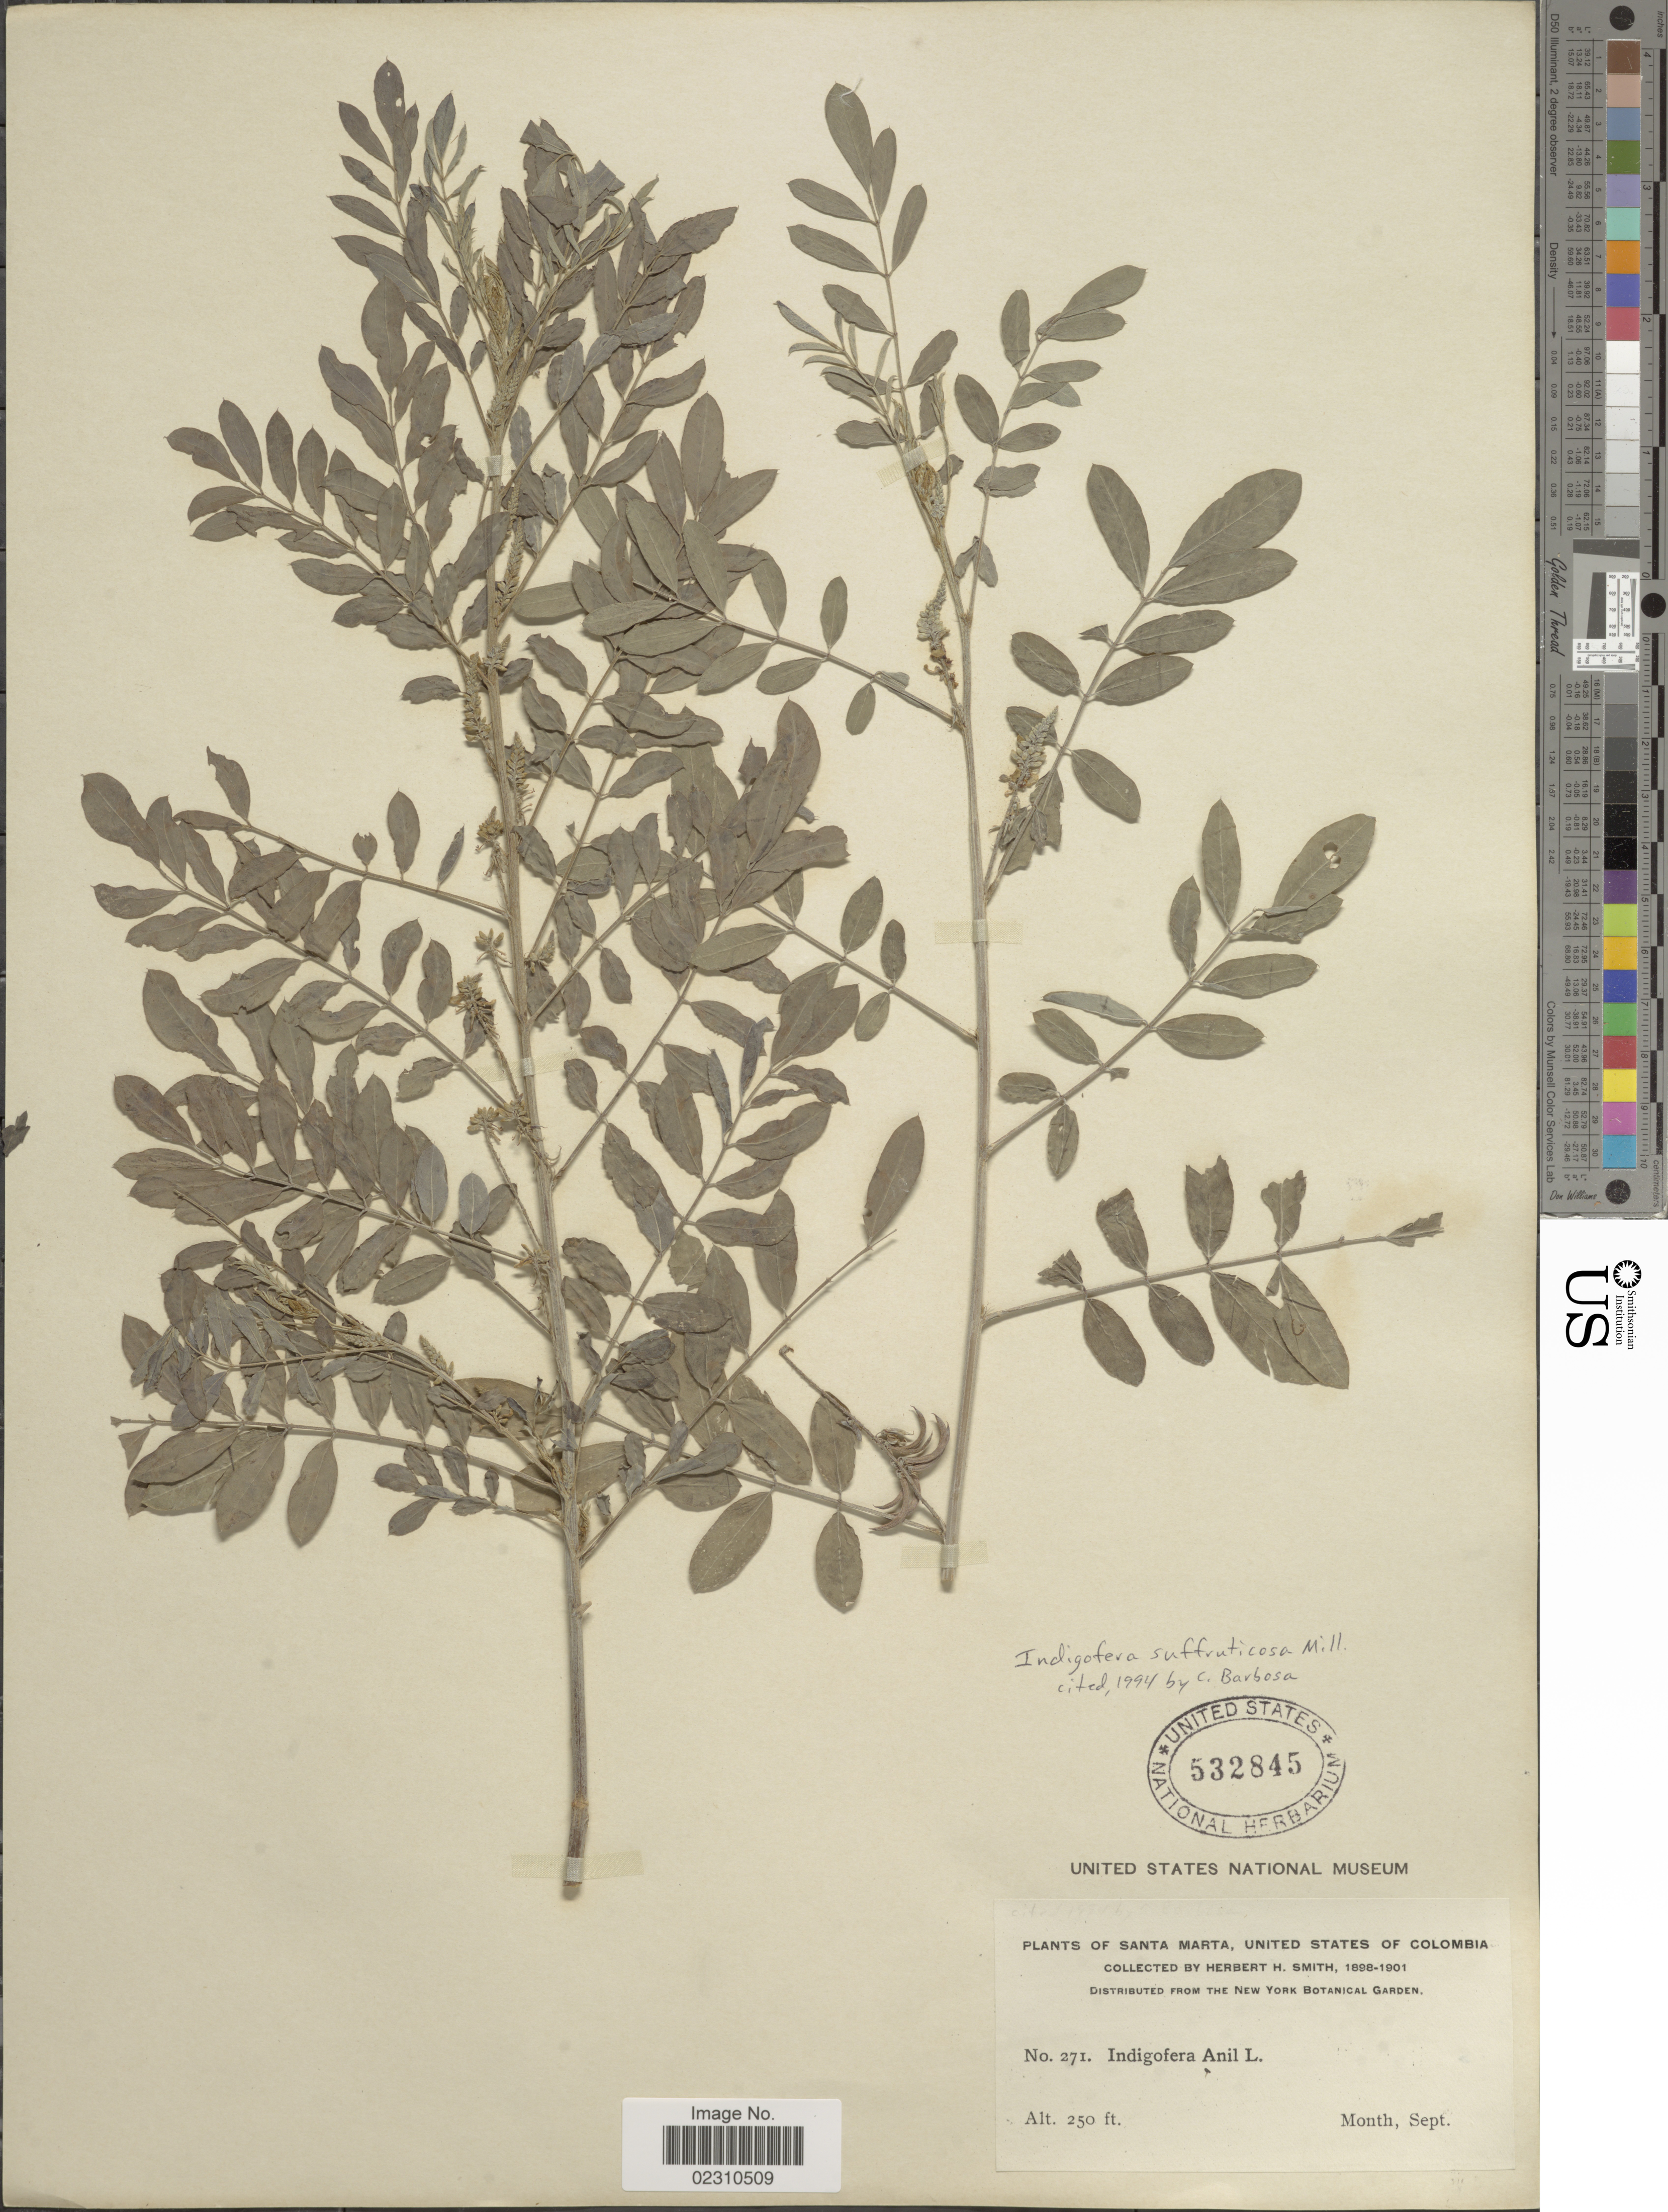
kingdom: Plantae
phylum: Tracheophyta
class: Magnoliopsida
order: Fabales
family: Fabaceae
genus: Indigofera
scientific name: Indigofera suffruticosa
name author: Mill.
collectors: Herbert H. Smith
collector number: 271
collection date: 1898-09/1901-09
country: Colombia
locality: Santa Marta, United States of Columbia.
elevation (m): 76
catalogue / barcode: US 532845